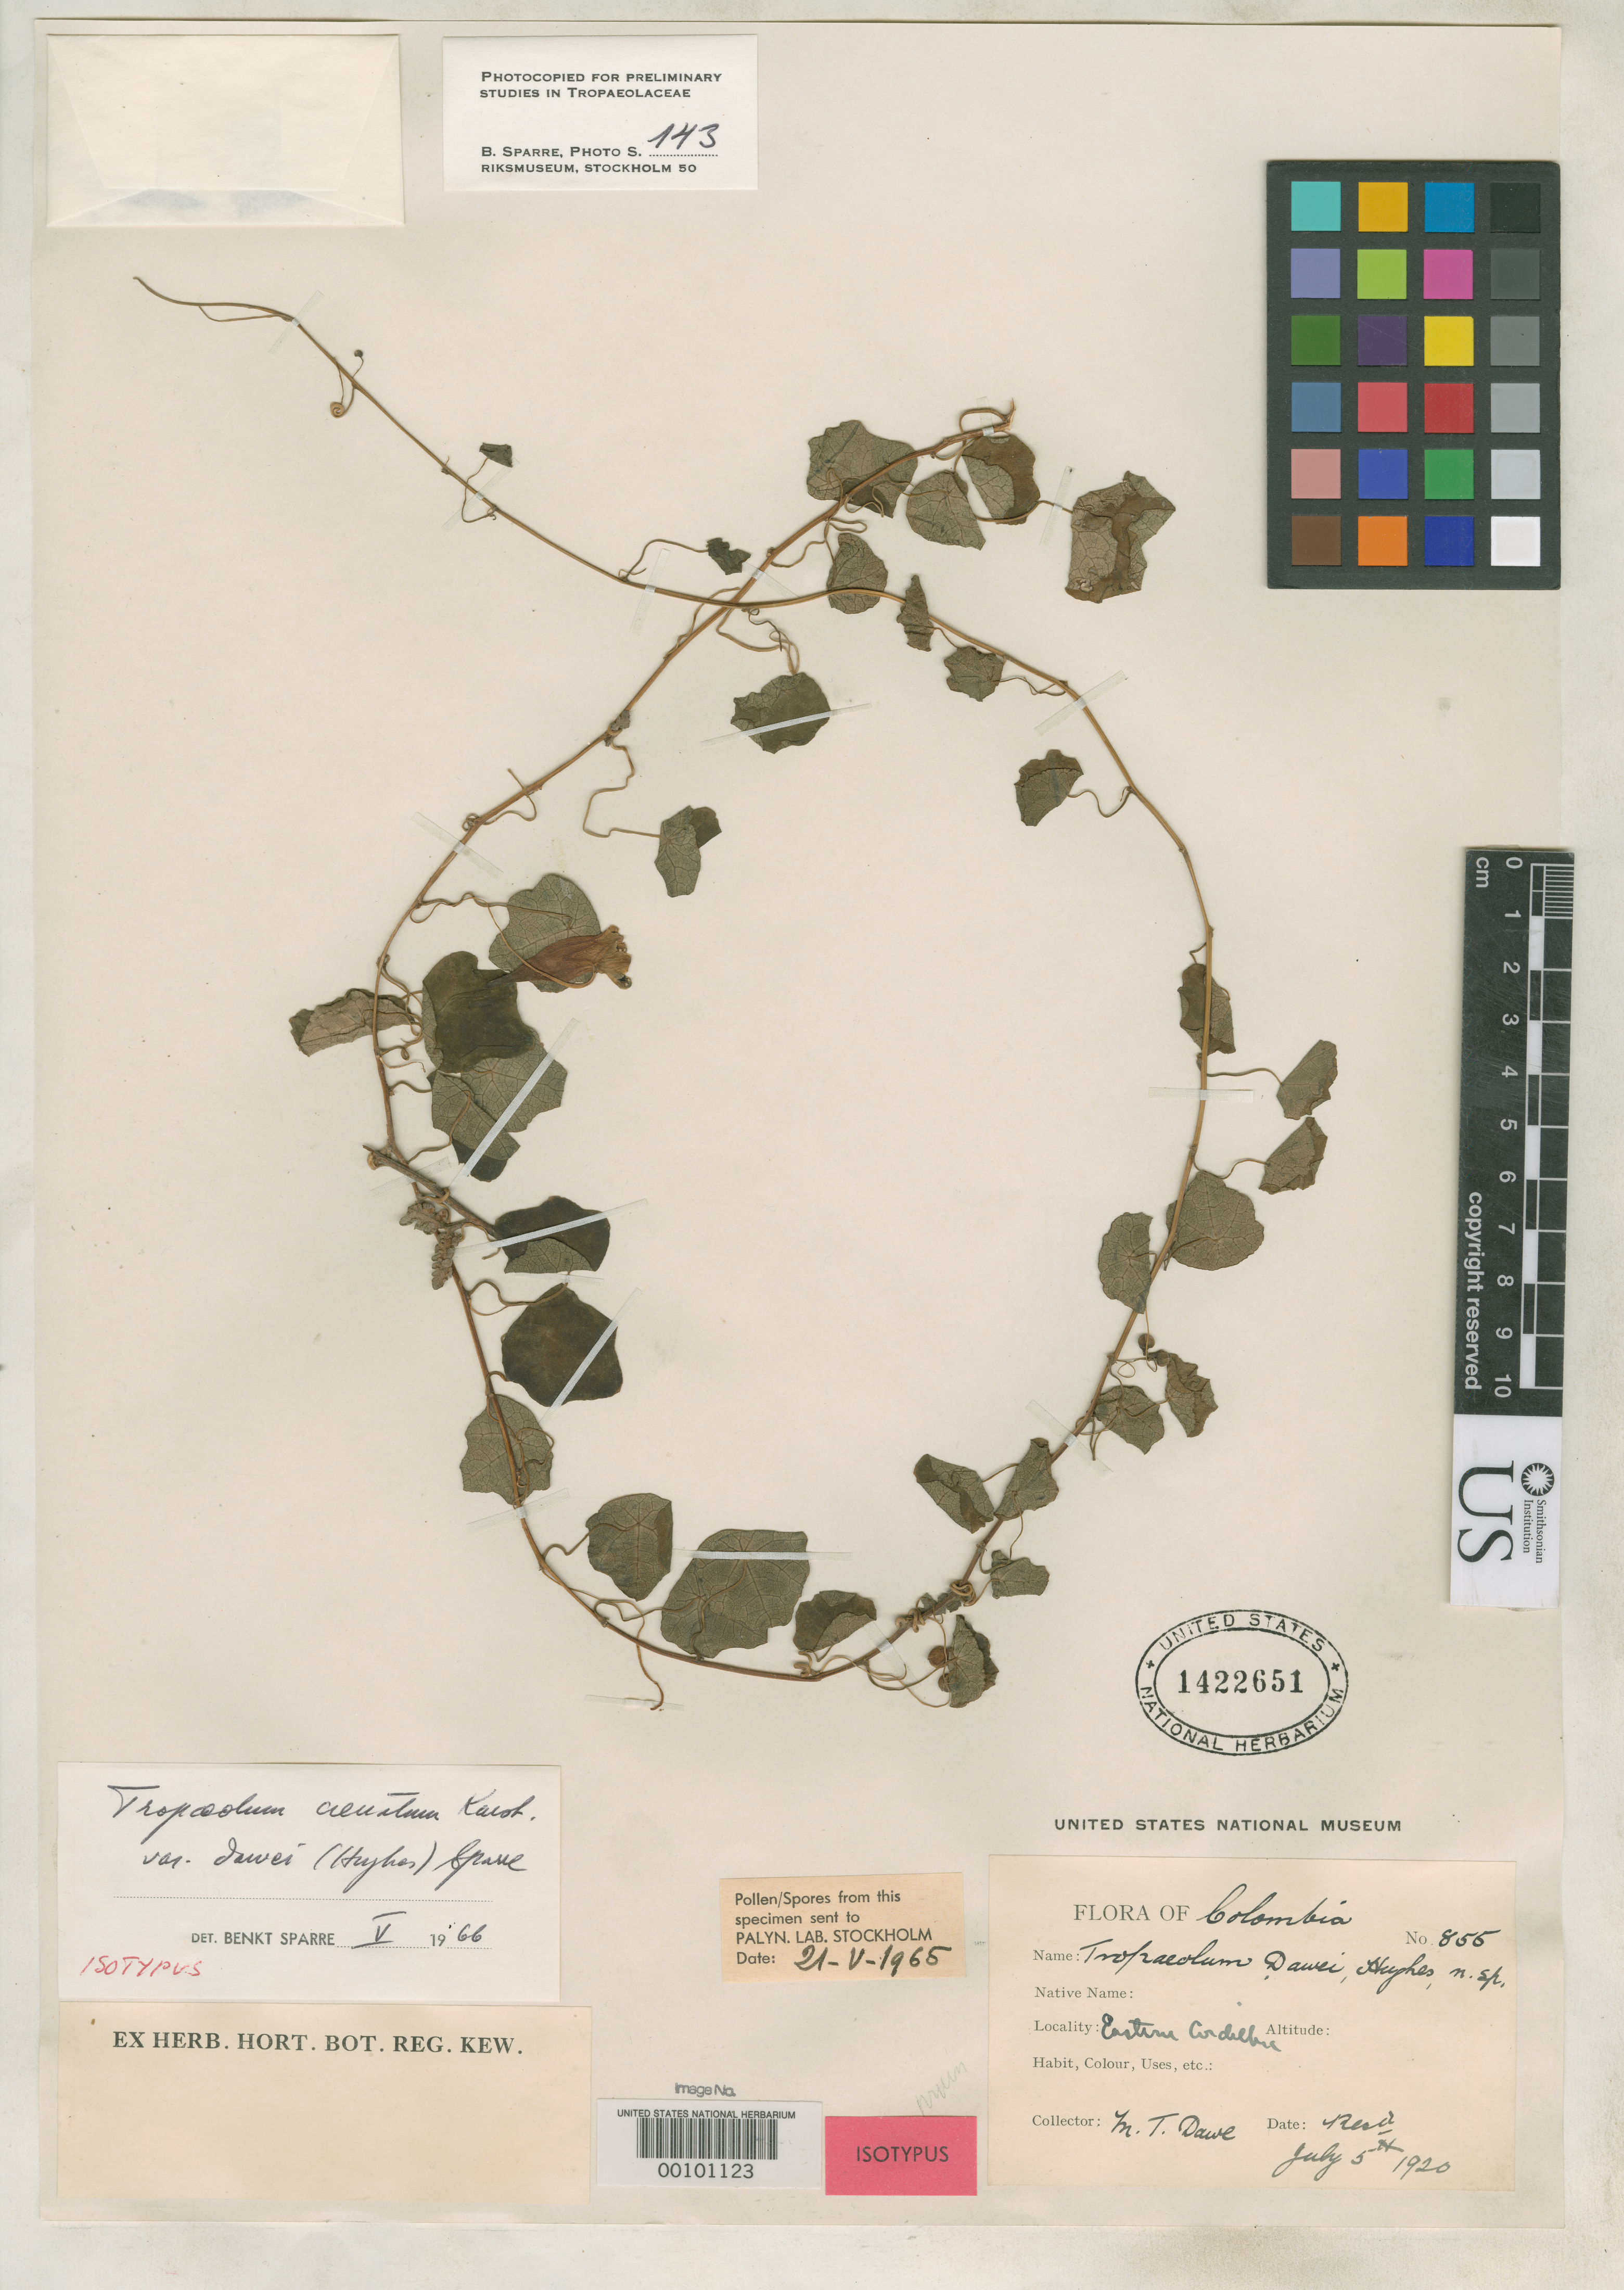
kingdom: Plantae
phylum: Tracheophyta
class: Magnoliopsida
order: Brassicales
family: Tropaeolaceae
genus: Tropaeolum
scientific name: Tropaeolum dawei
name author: Hughes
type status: Syntype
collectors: M. T. Dawe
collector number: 855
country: Colombia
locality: Eastern Cordillera.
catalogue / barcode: US 1422651